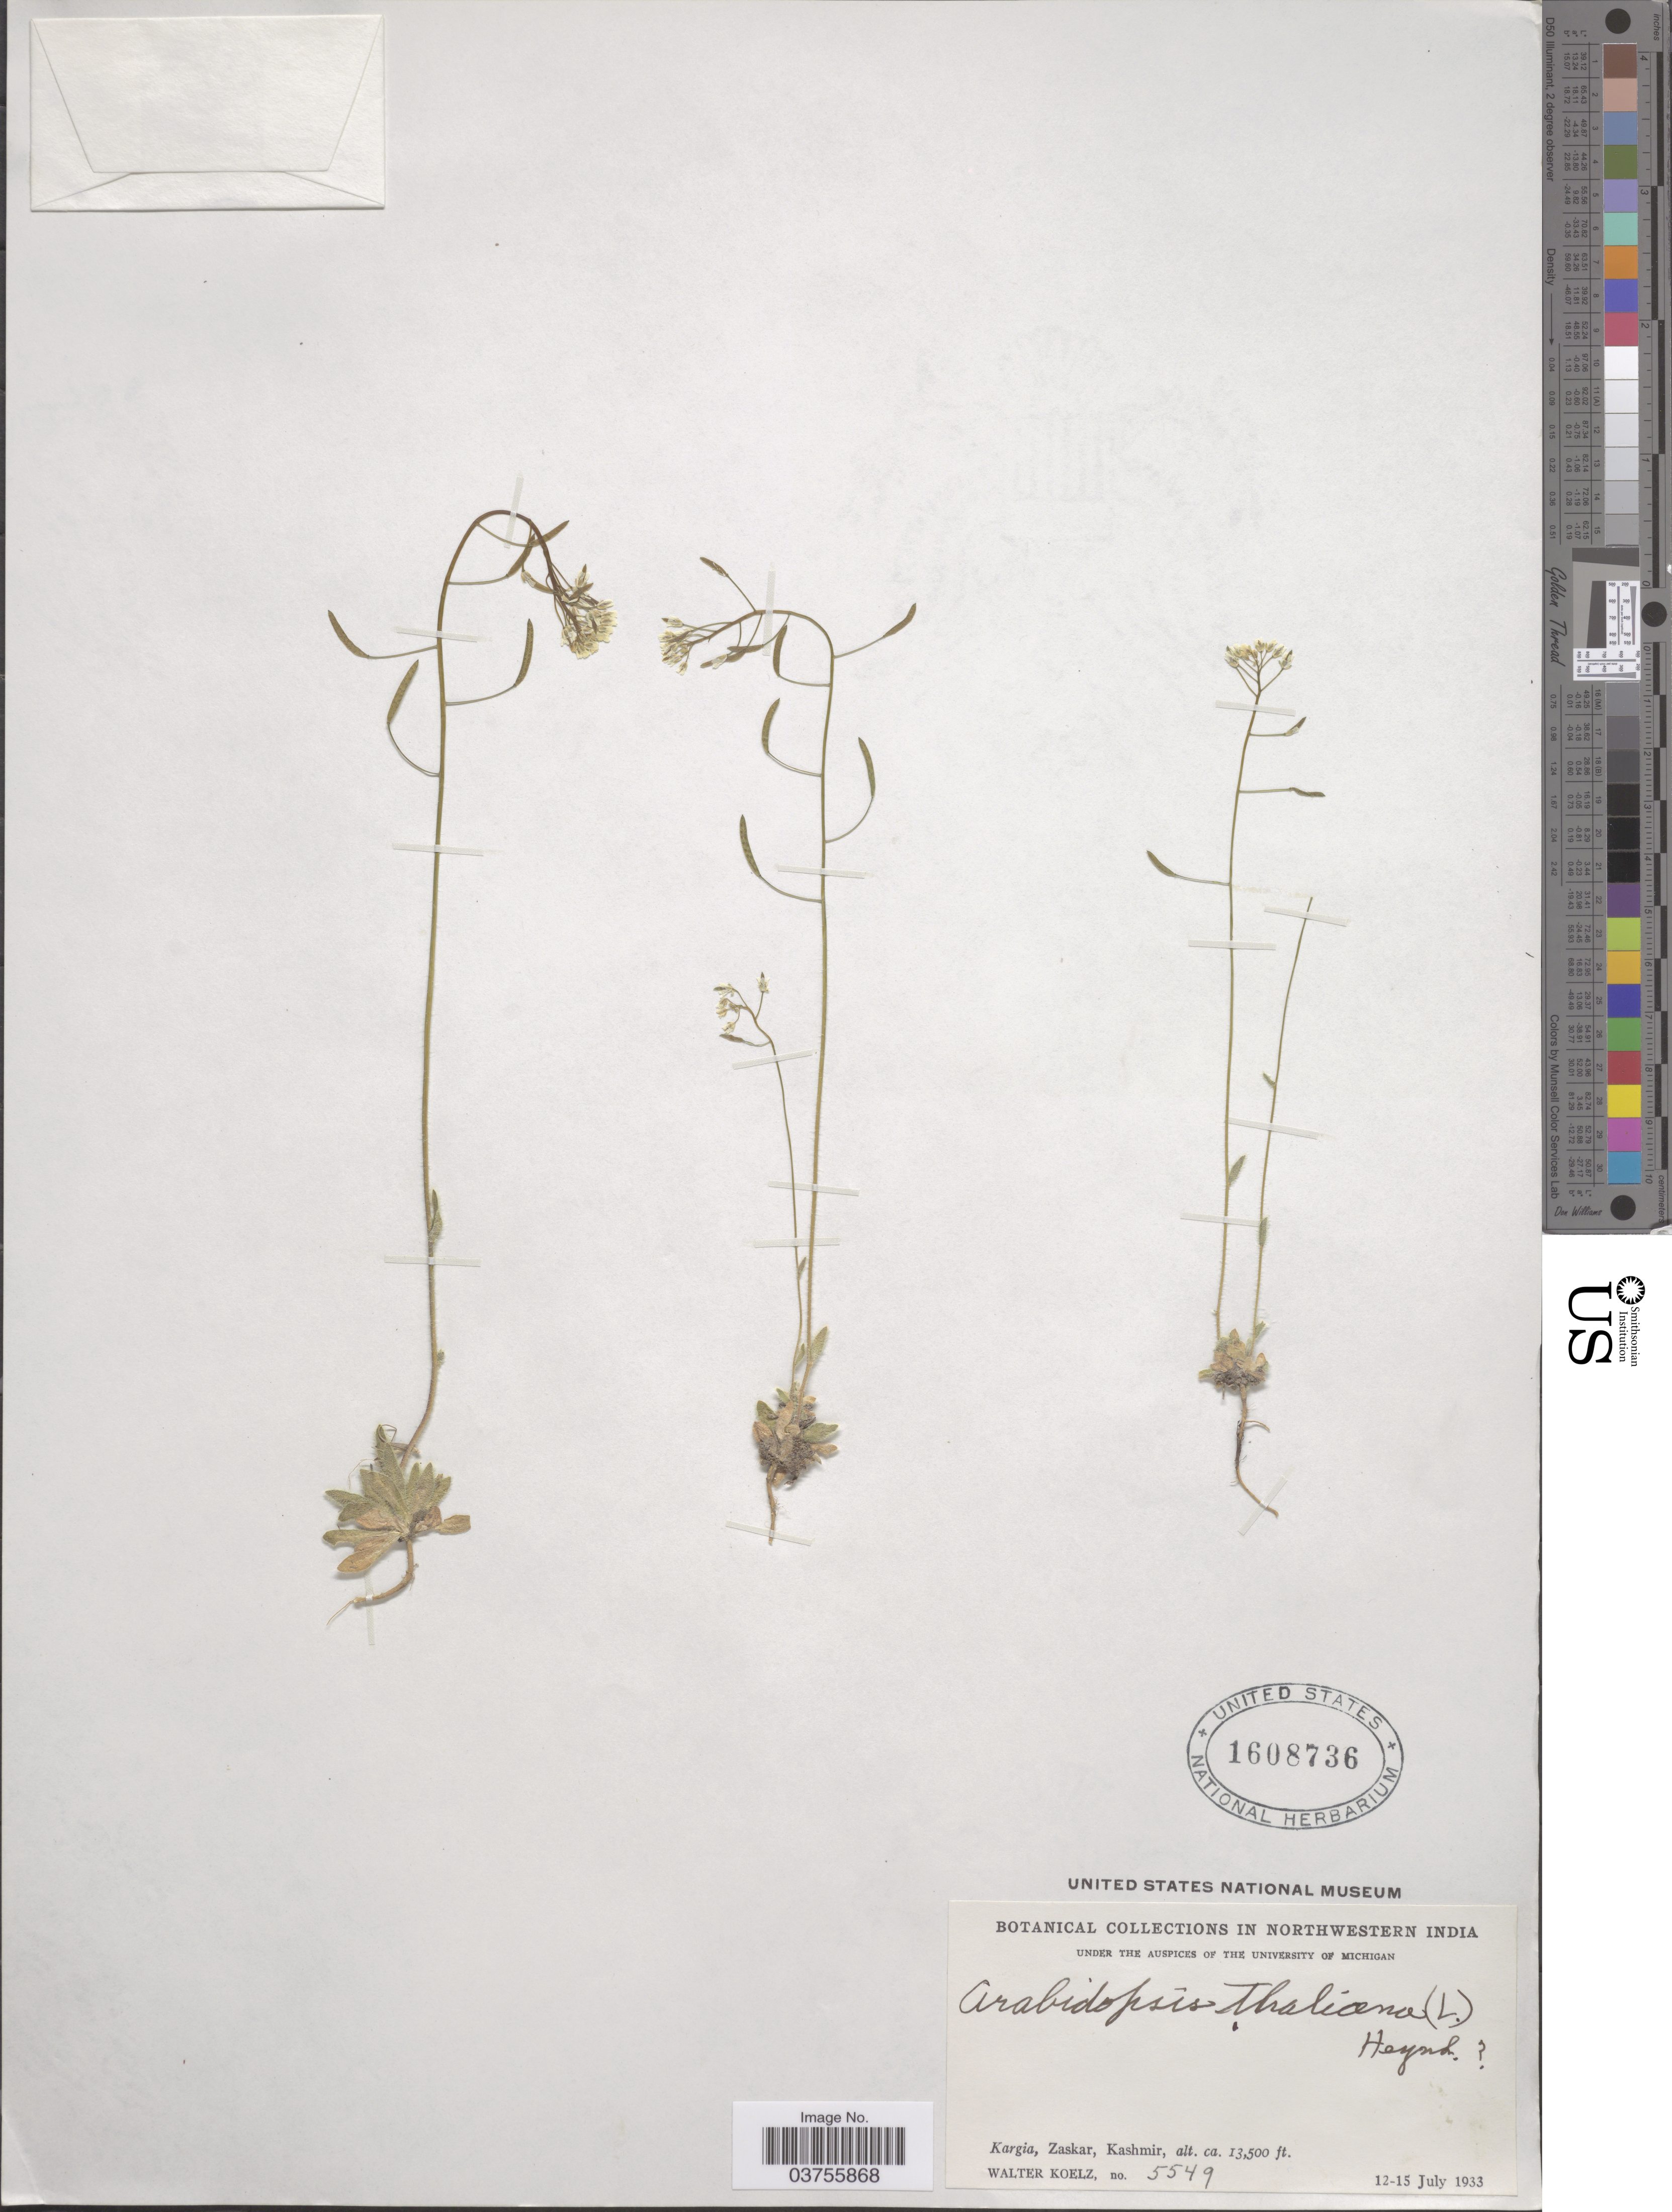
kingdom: Plantae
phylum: Tracheophyta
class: Magnoliopsida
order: Brassicales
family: Brassicaceae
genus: Arabidopsis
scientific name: Arabidopsis thaliana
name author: (L.) Heynh.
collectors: W. N. Koelz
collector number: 5549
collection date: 1933-07-12/1933-07-15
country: India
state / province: Jammu and Kashmir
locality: Northwestern India. Kargia, Zaskar, Kashmir.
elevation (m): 4115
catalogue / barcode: US 1608736